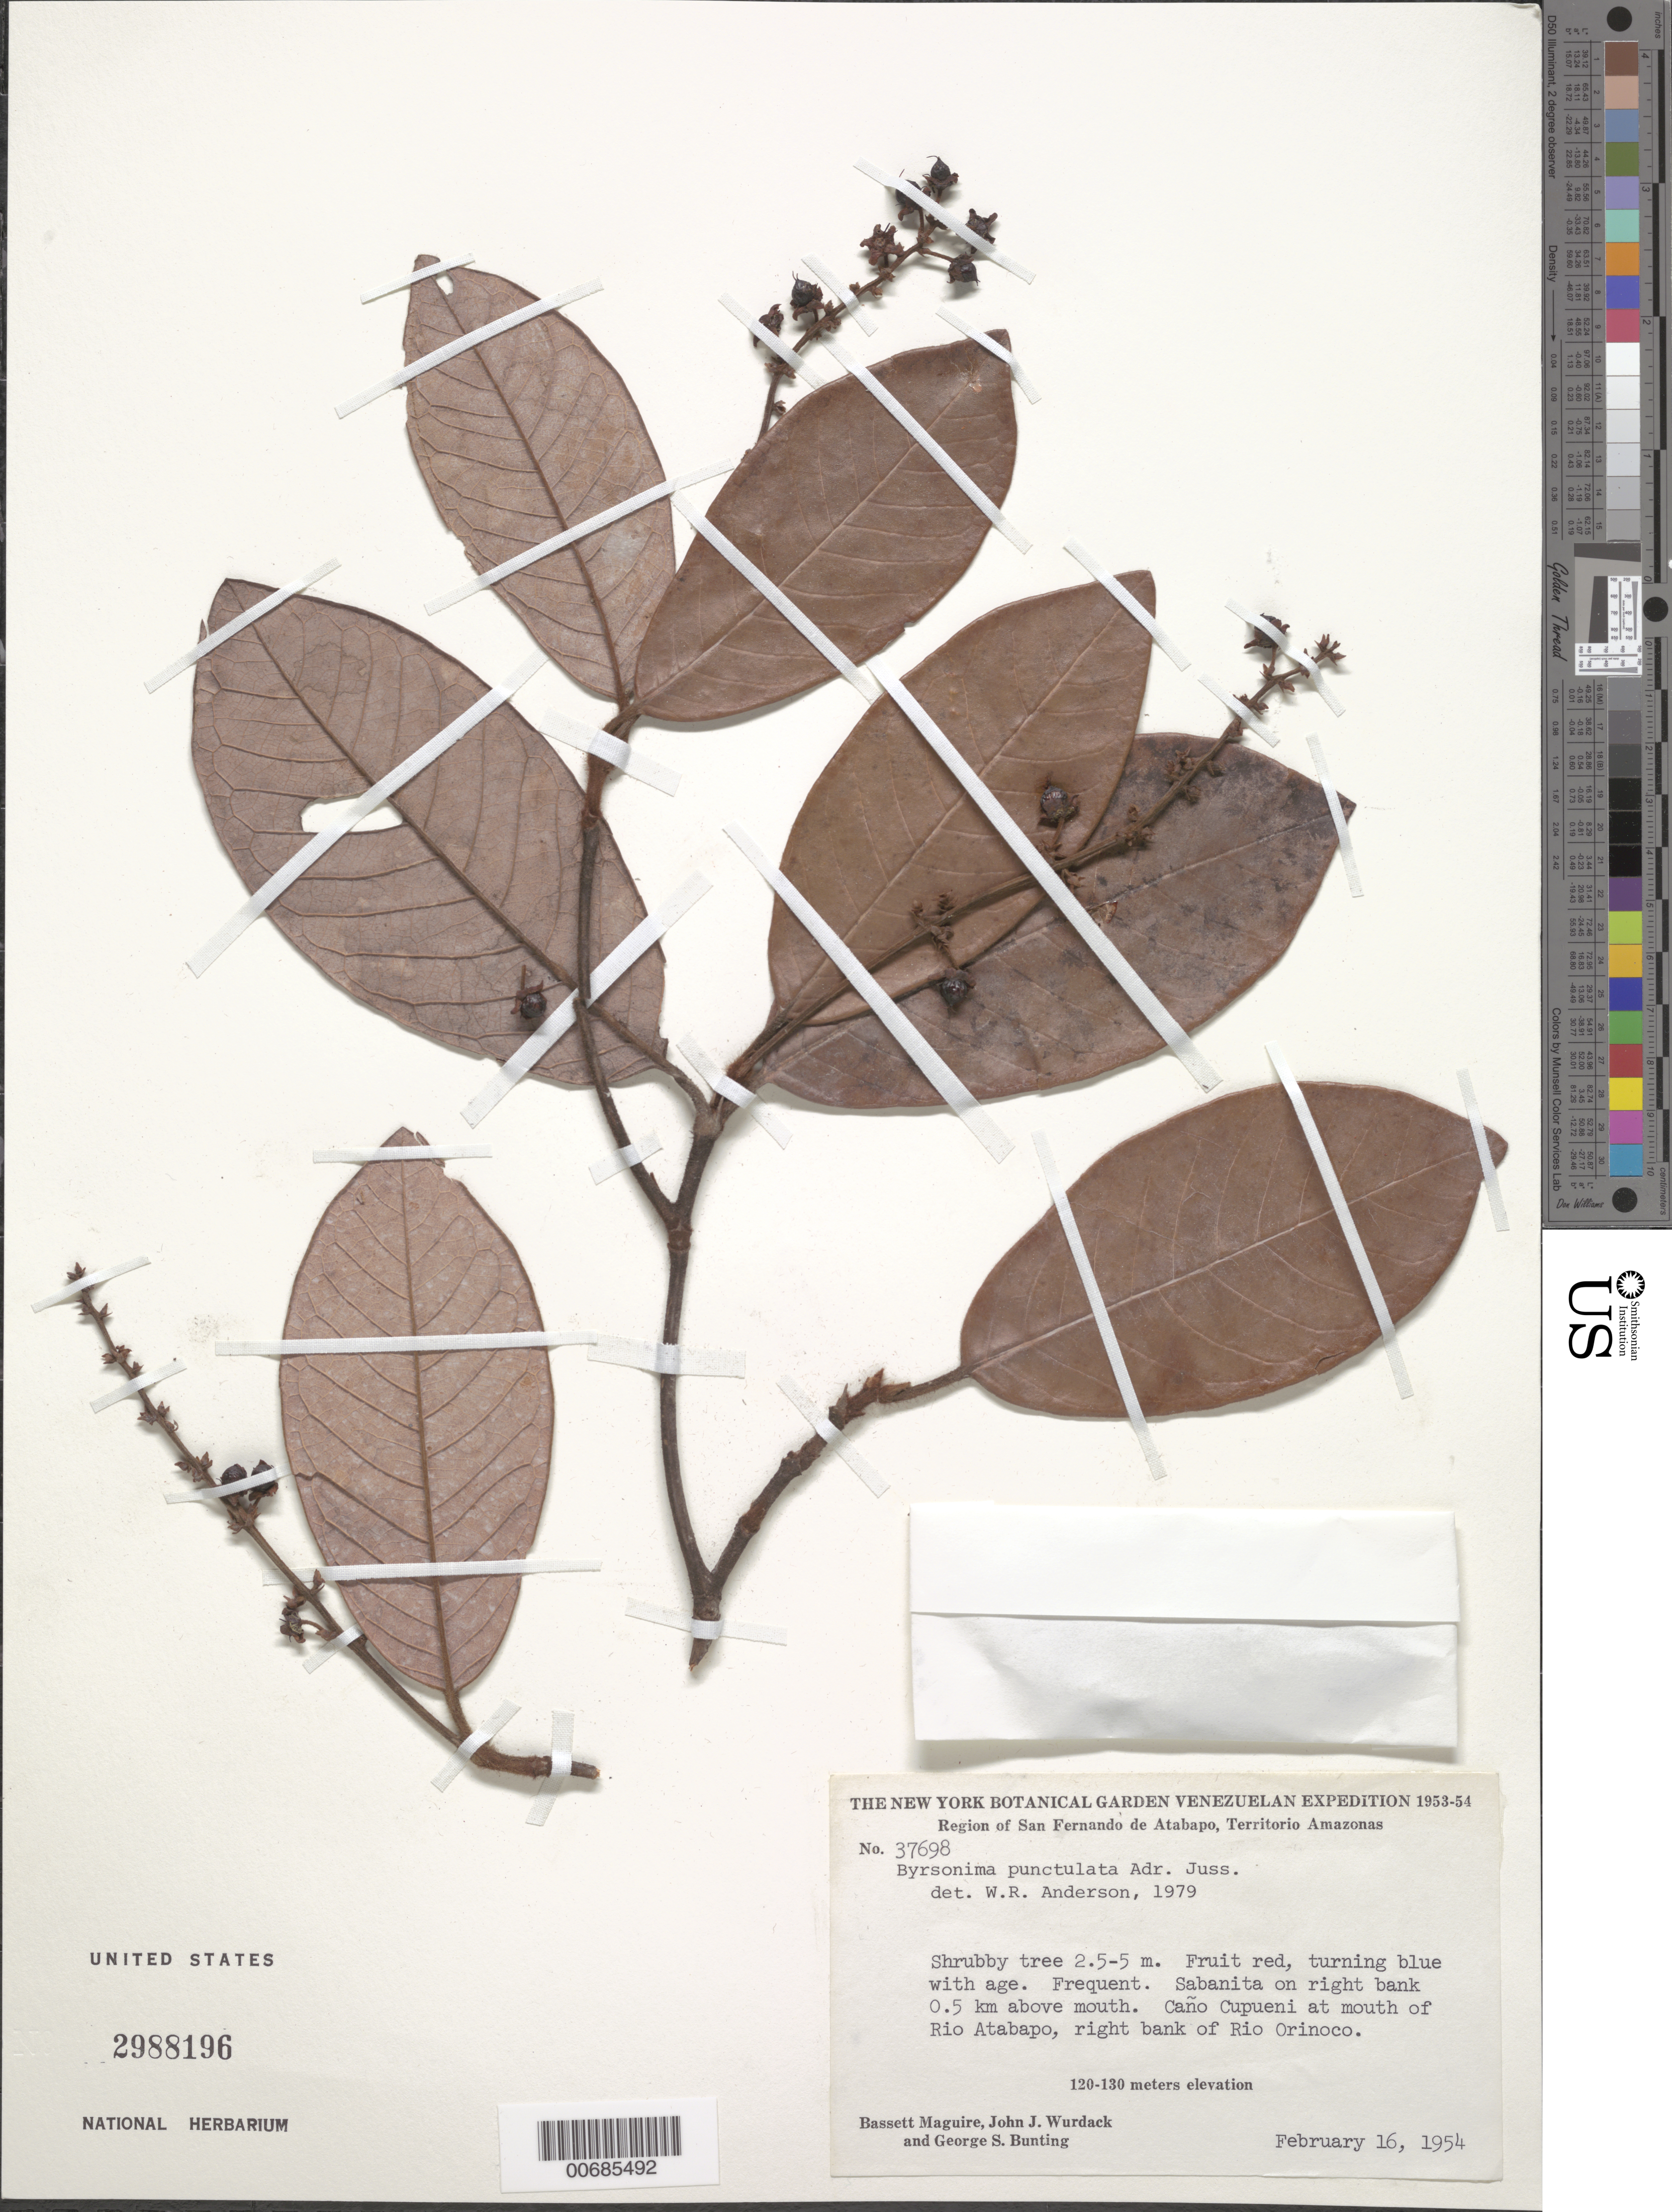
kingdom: Plantae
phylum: Tracheophyta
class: Magnoliopsida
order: Malpighiales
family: Malpighiaceae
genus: Byrsonima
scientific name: Byrsonima punctulata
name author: A. Juss.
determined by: Anderson, W. R., (MICH), University of Michigan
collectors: B. Maguire, J. J. Wurdack & G. S. Bunting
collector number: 37698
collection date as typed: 16-Feb-54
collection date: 1954-02-16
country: Venezuela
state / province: Amazonas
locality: Caño Cupueni, mouth of, Río Atabapo, Río Orinoco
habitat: Sabanita on riverbank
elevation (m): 120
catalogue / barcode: US 2988196